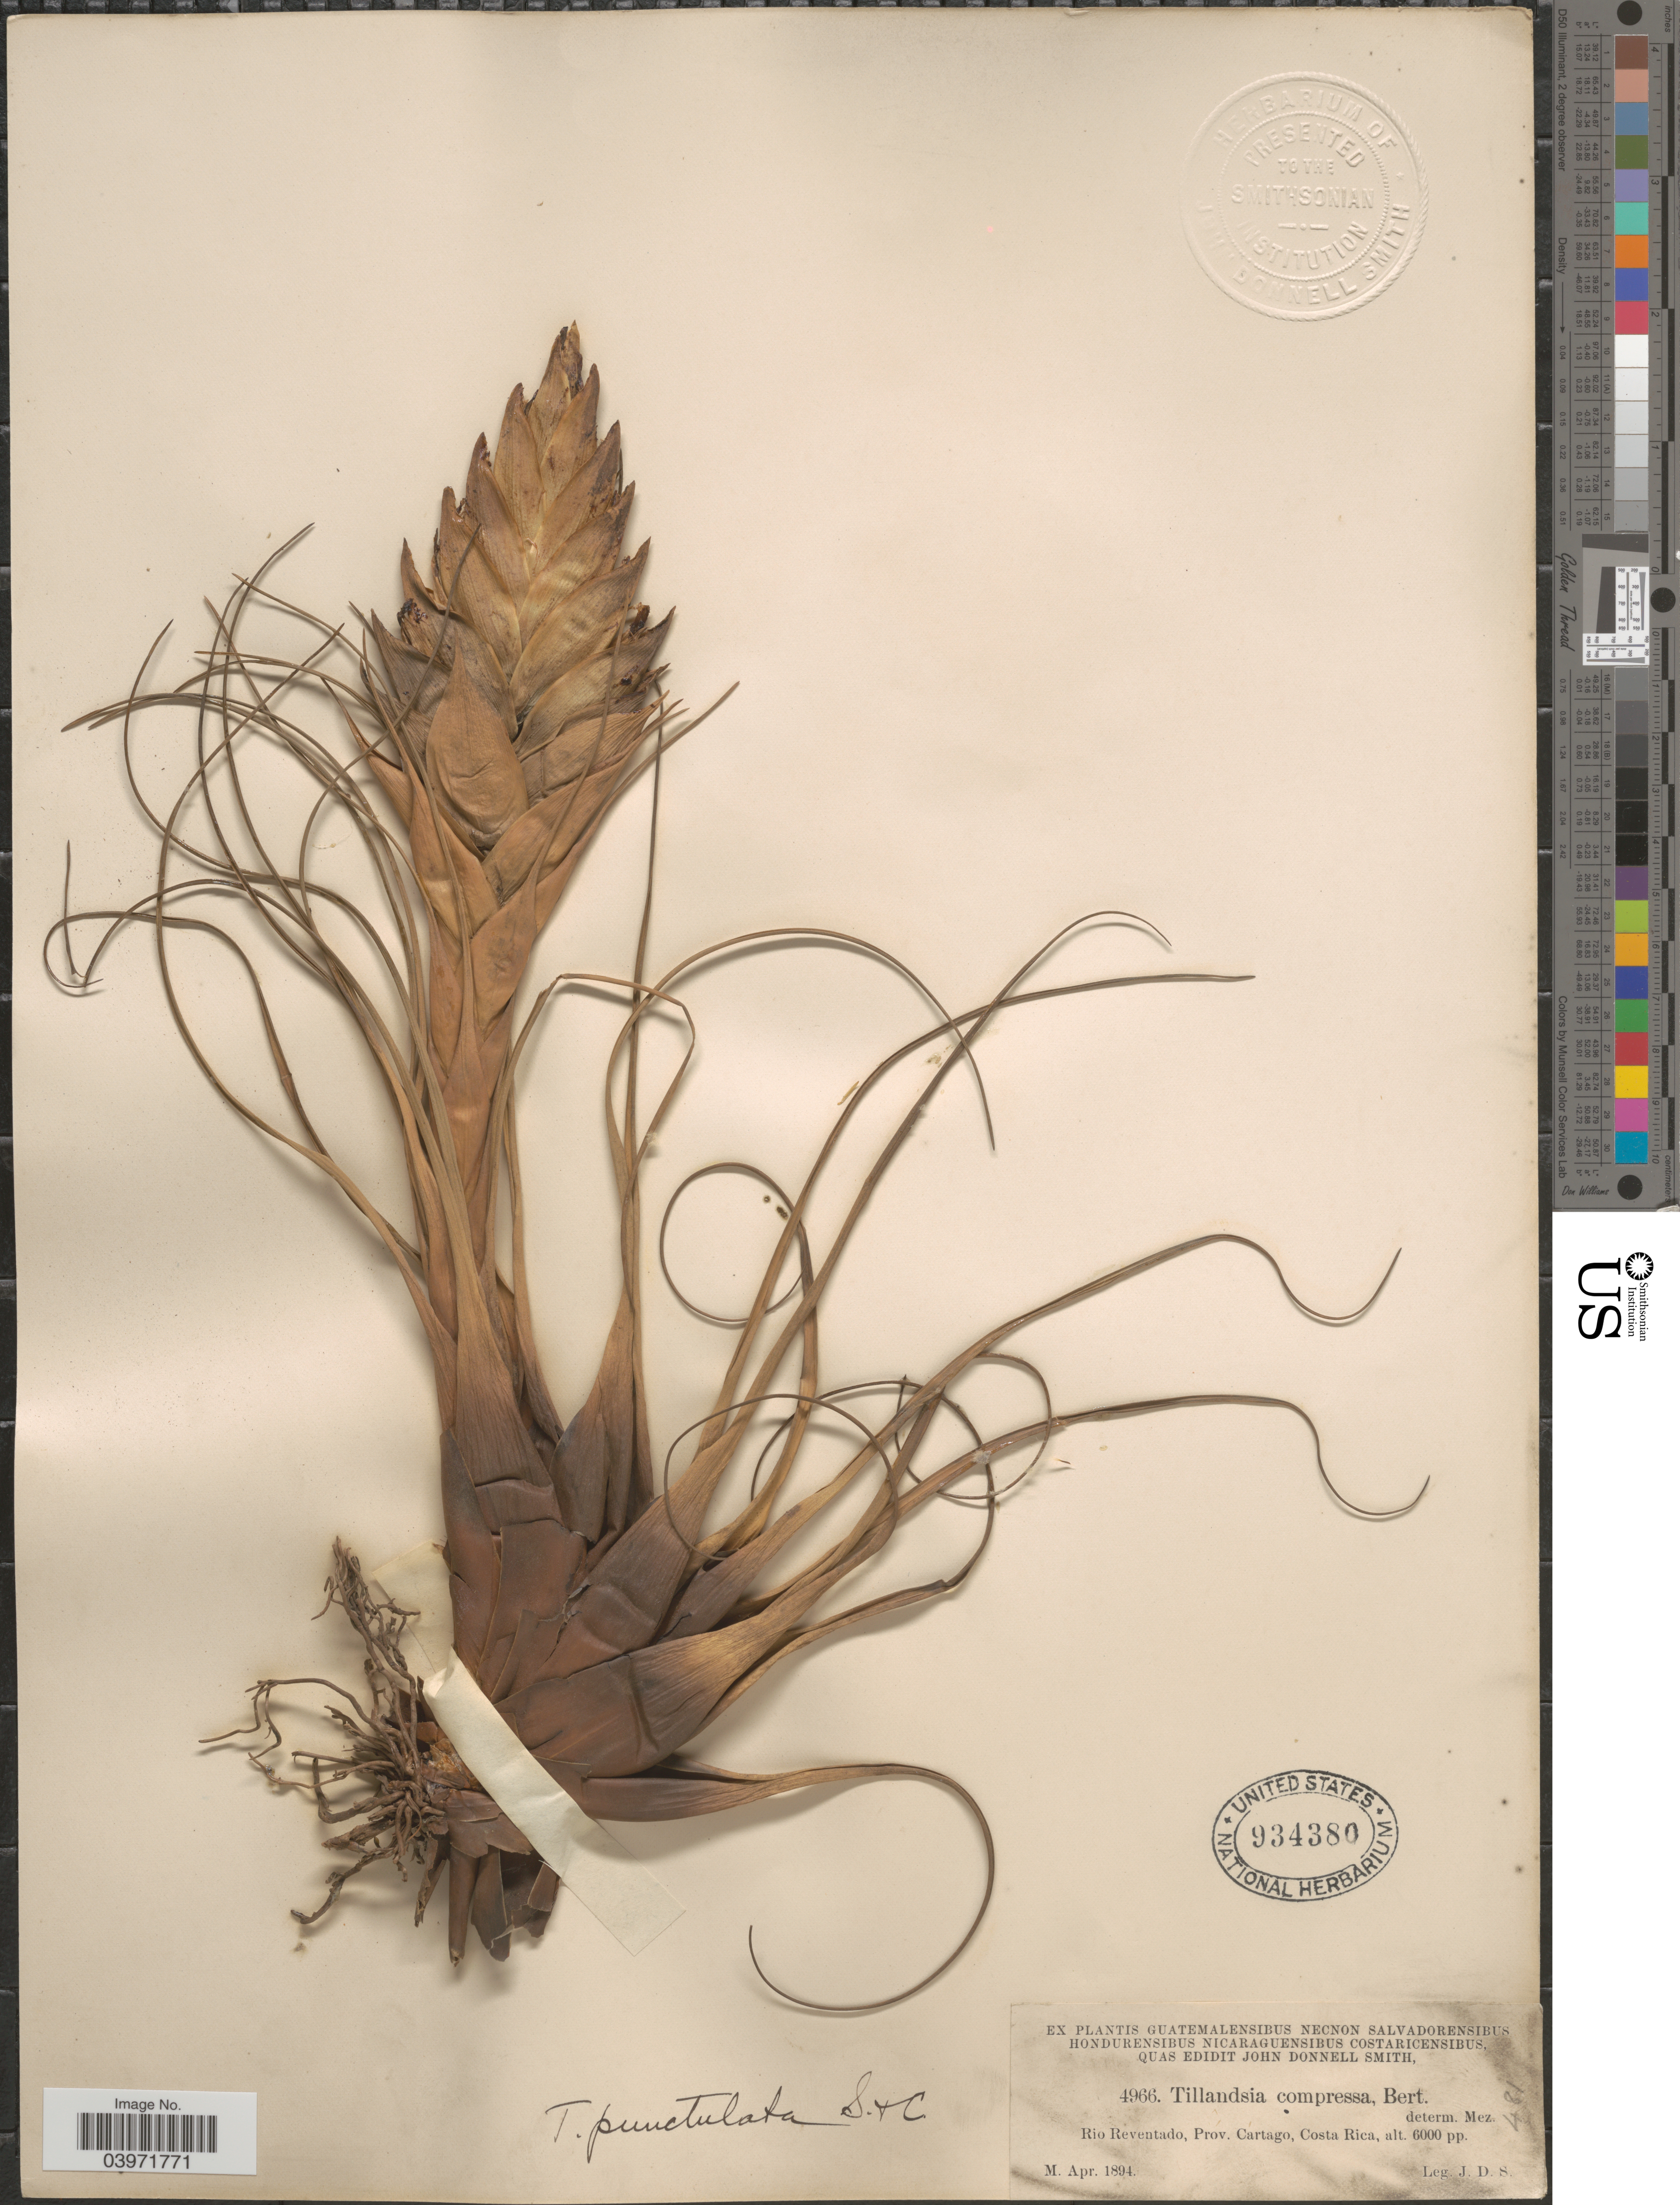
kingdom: Plantae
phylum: Tracheophyta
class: Liliopsida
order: Poales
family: Bromeliaceae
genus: Tillandsia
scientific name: Tillandsia punctulata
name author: Schltdl. & Cham.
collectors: J. Donnell Smith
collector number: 4966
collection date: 1894-04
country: Costa Rica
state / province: Cartago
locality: Rio Reventado.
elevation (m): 1829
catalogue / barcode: US 934380